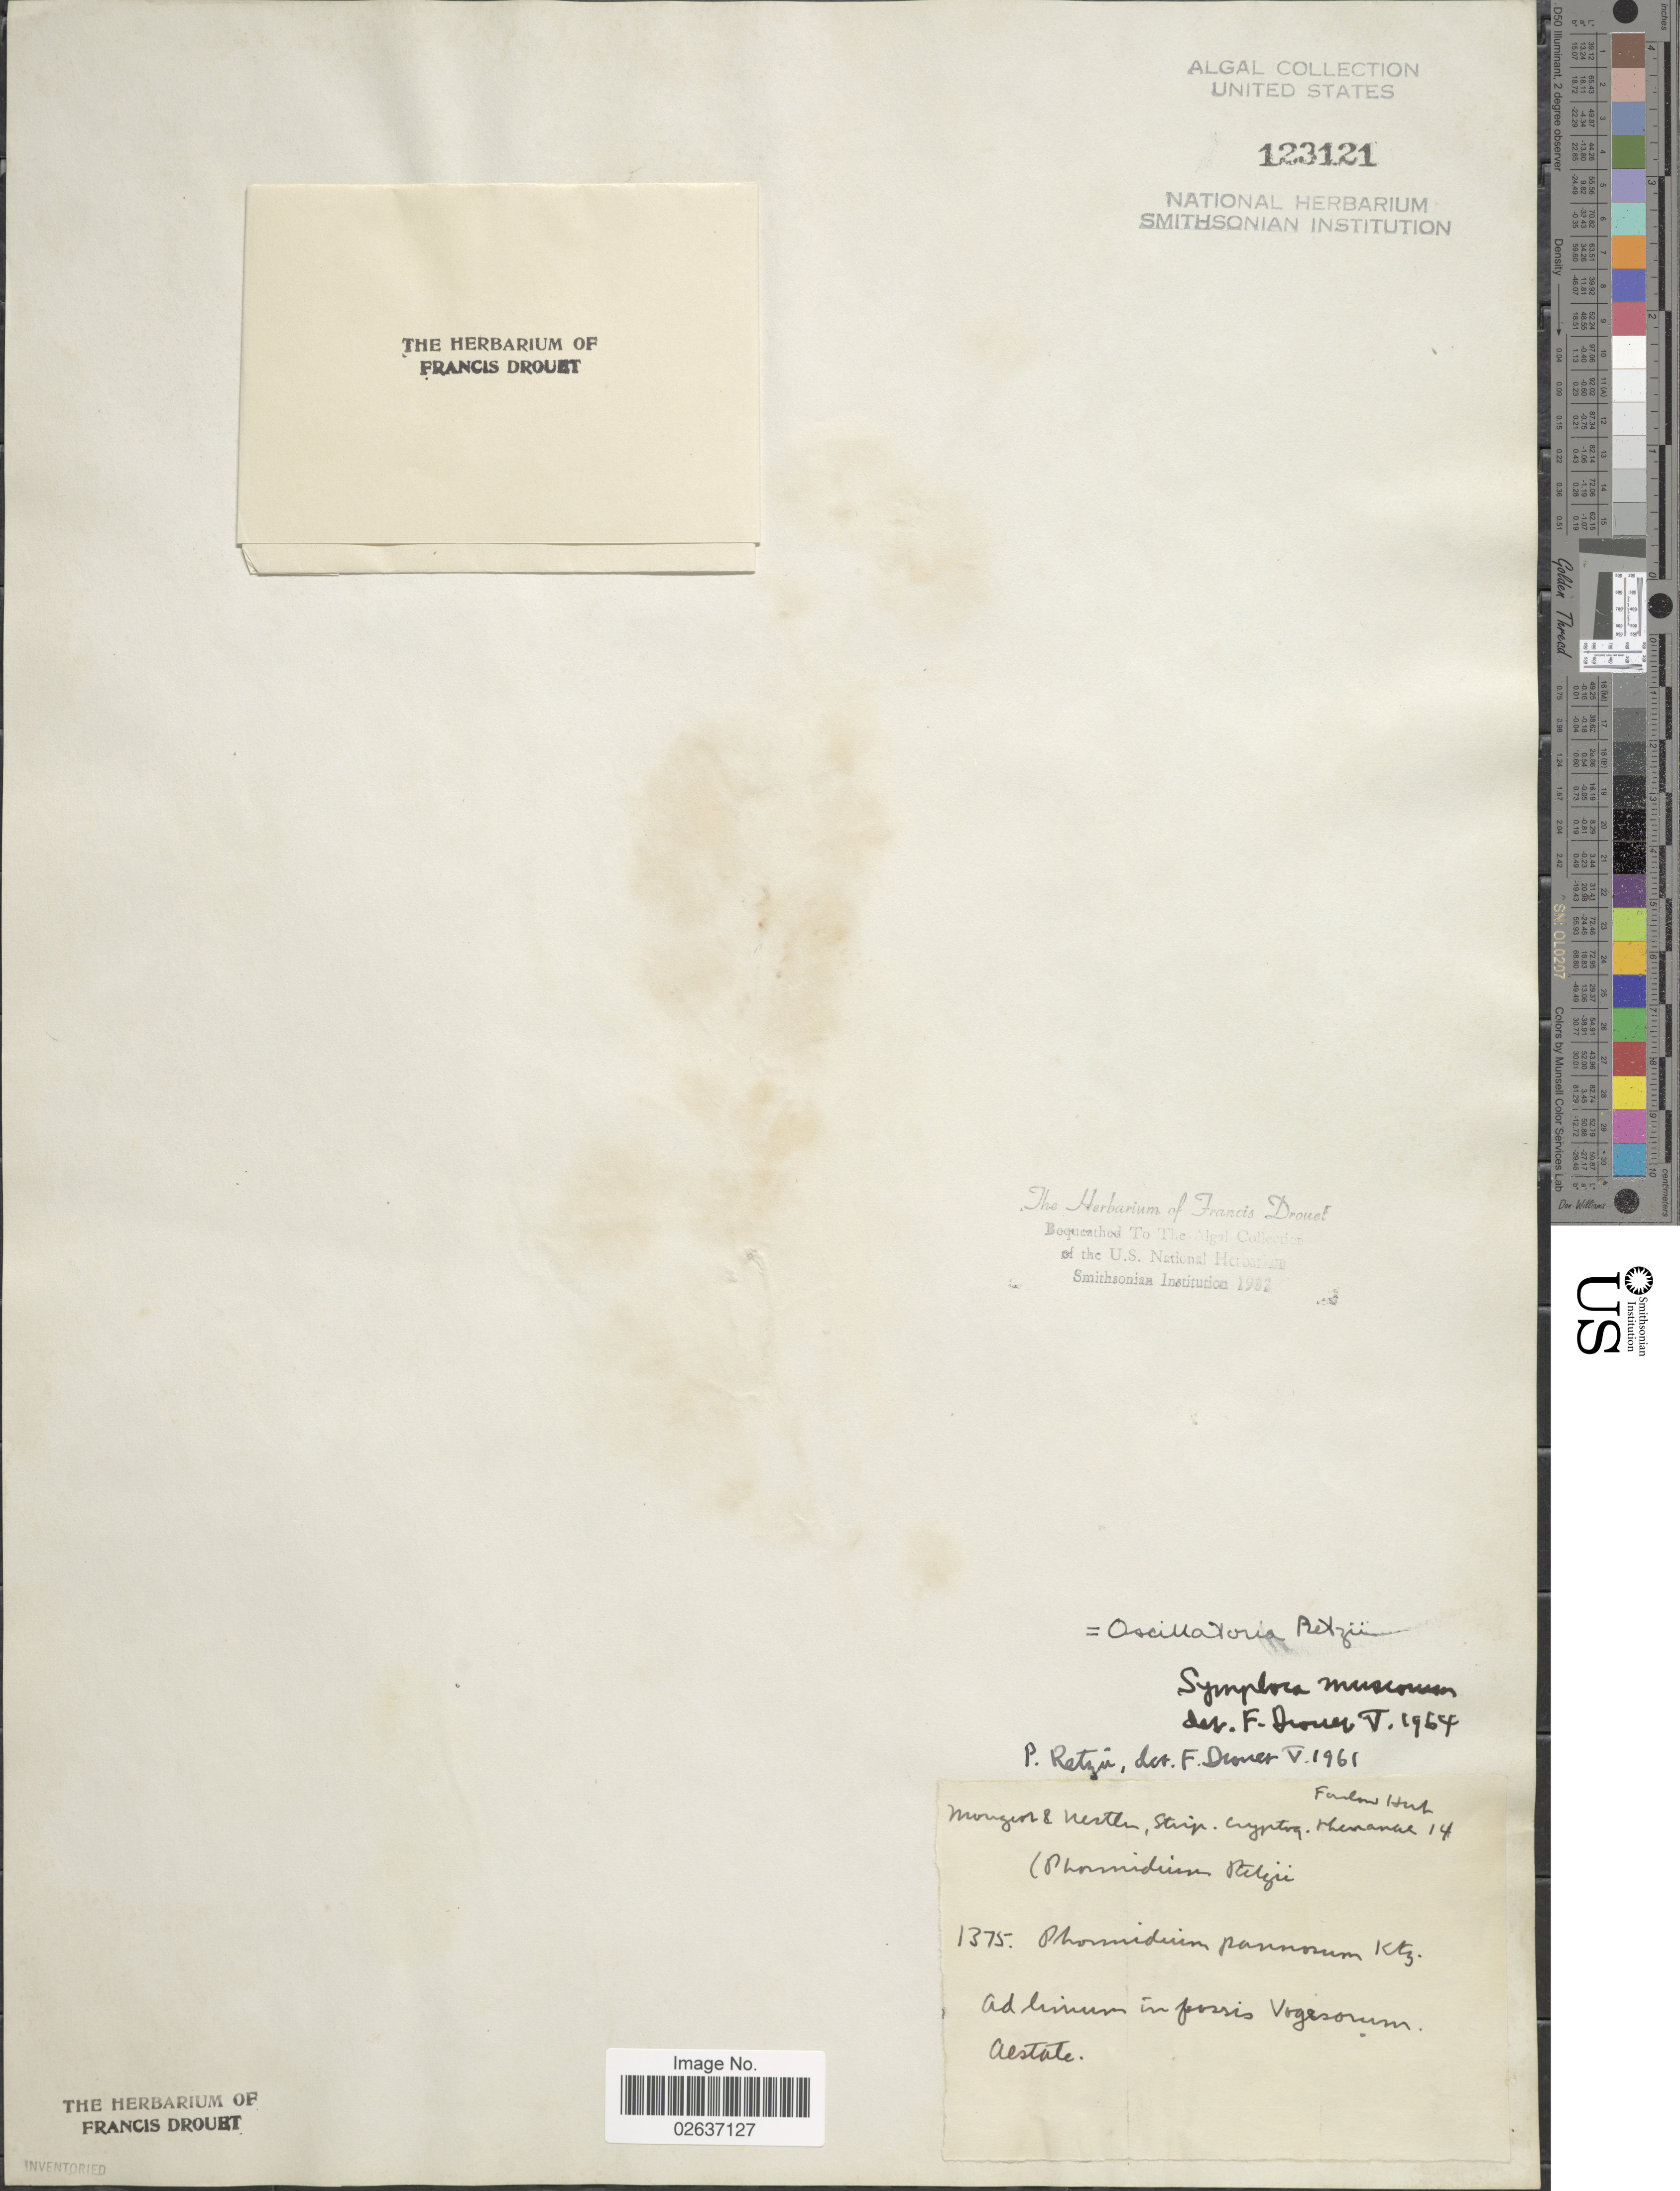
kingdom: Bacteria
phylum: Cyanobacteria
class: Cyanobacteriia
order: Cyanobacteriales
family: Oscillatoriaceae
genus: Oscillatoria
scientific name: Oscillatoria retzii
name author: C. Agardh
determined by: Drouet, F. E.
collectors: W. G. Farlow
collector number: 1375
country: France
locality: Vogesorum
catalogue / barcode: US 123121